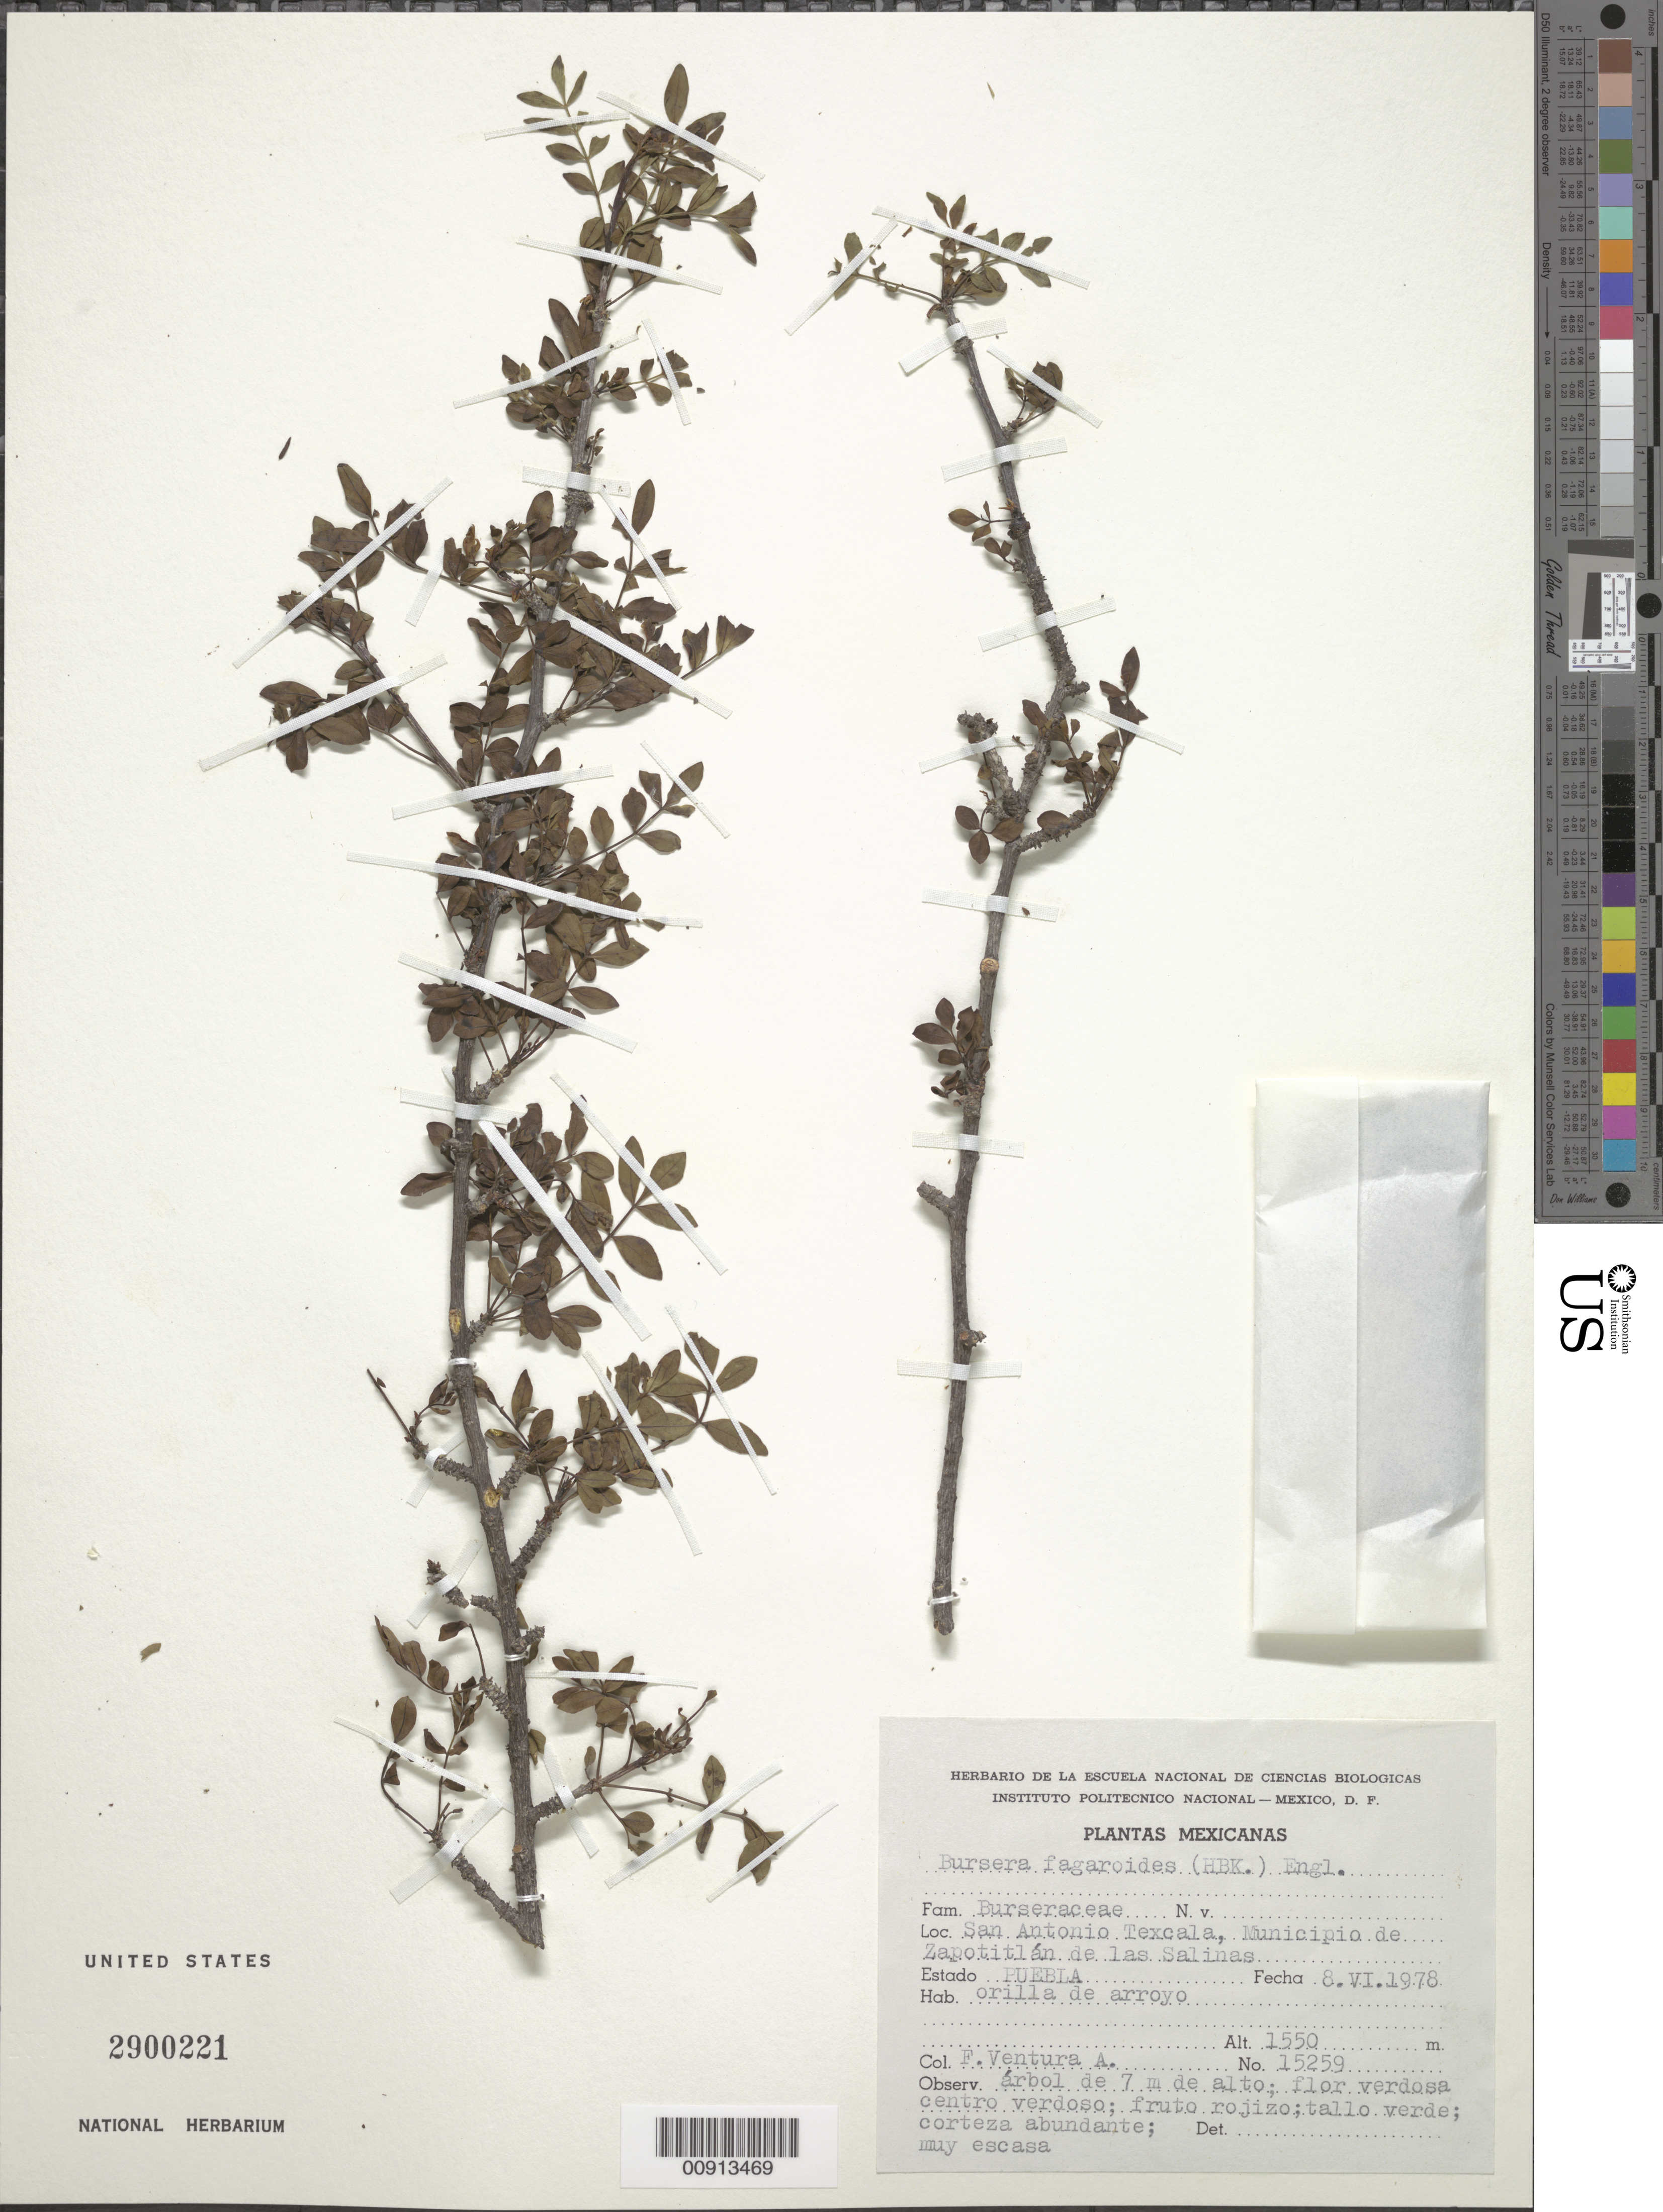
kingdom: Plantae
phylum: Tracheophyta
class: Magnoliopsida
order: Sapindales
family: Burseraceae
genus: Bursera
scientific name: Bursera inaguensis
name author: Britton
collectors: F. Ventura A.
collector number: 15259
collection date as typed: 08 Jun 1978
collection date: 1978-06-08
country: Mexico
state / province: Puebla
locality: San Antonio Texcala, Municipio de Zapotitlán de las Salinas, Estado Puebla.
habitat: Orilla de arroyo.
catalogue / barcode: US 2900221